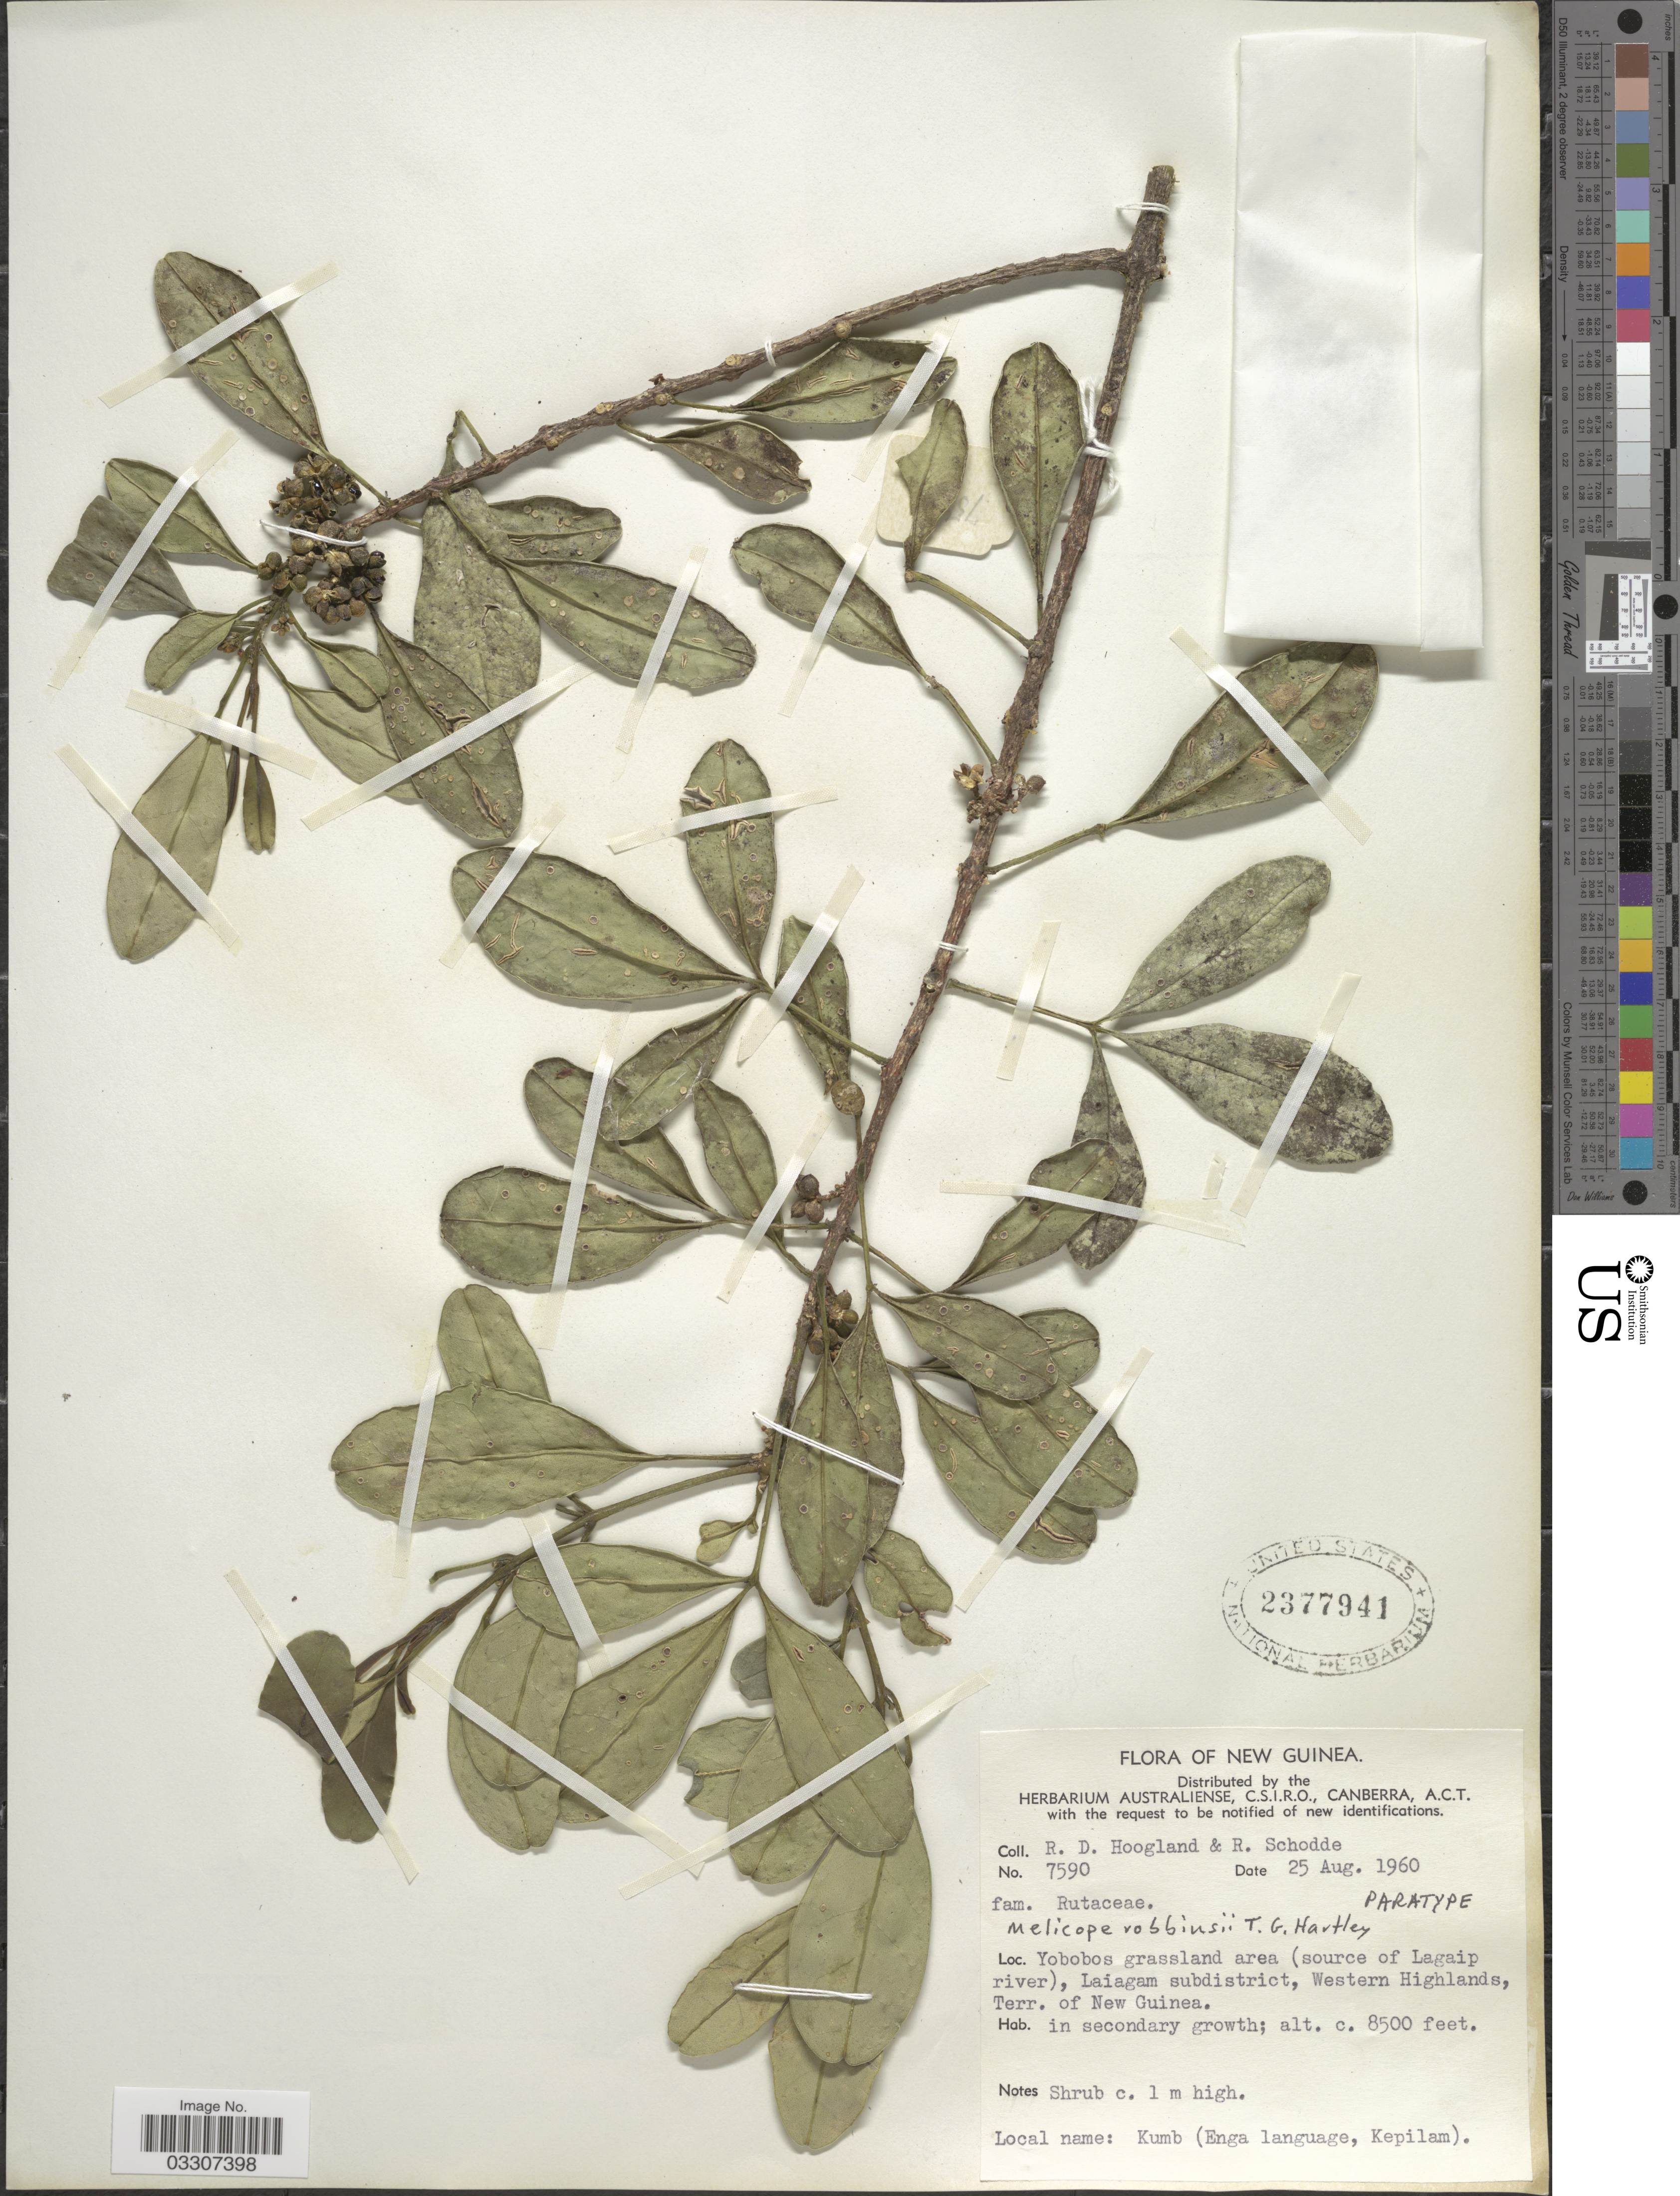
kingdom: Plantae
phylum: Tracheophyta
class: Magnoliopsida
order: Sapindales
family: Rutaceae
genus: Melicope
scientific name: Melicope robbinsii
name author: T.G. Hartley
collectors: R. D. Hoogland & R. Schodde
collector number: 7590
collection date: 1960-08-25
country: Papua New Guinea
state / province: Western Highlands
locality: New Guinea.Yobobos grassland area (source of Lagaip river), Laiagam subdistrict, Western Highlands, Terr. of New Guinea.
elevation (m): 2591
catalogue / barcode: US 2377941